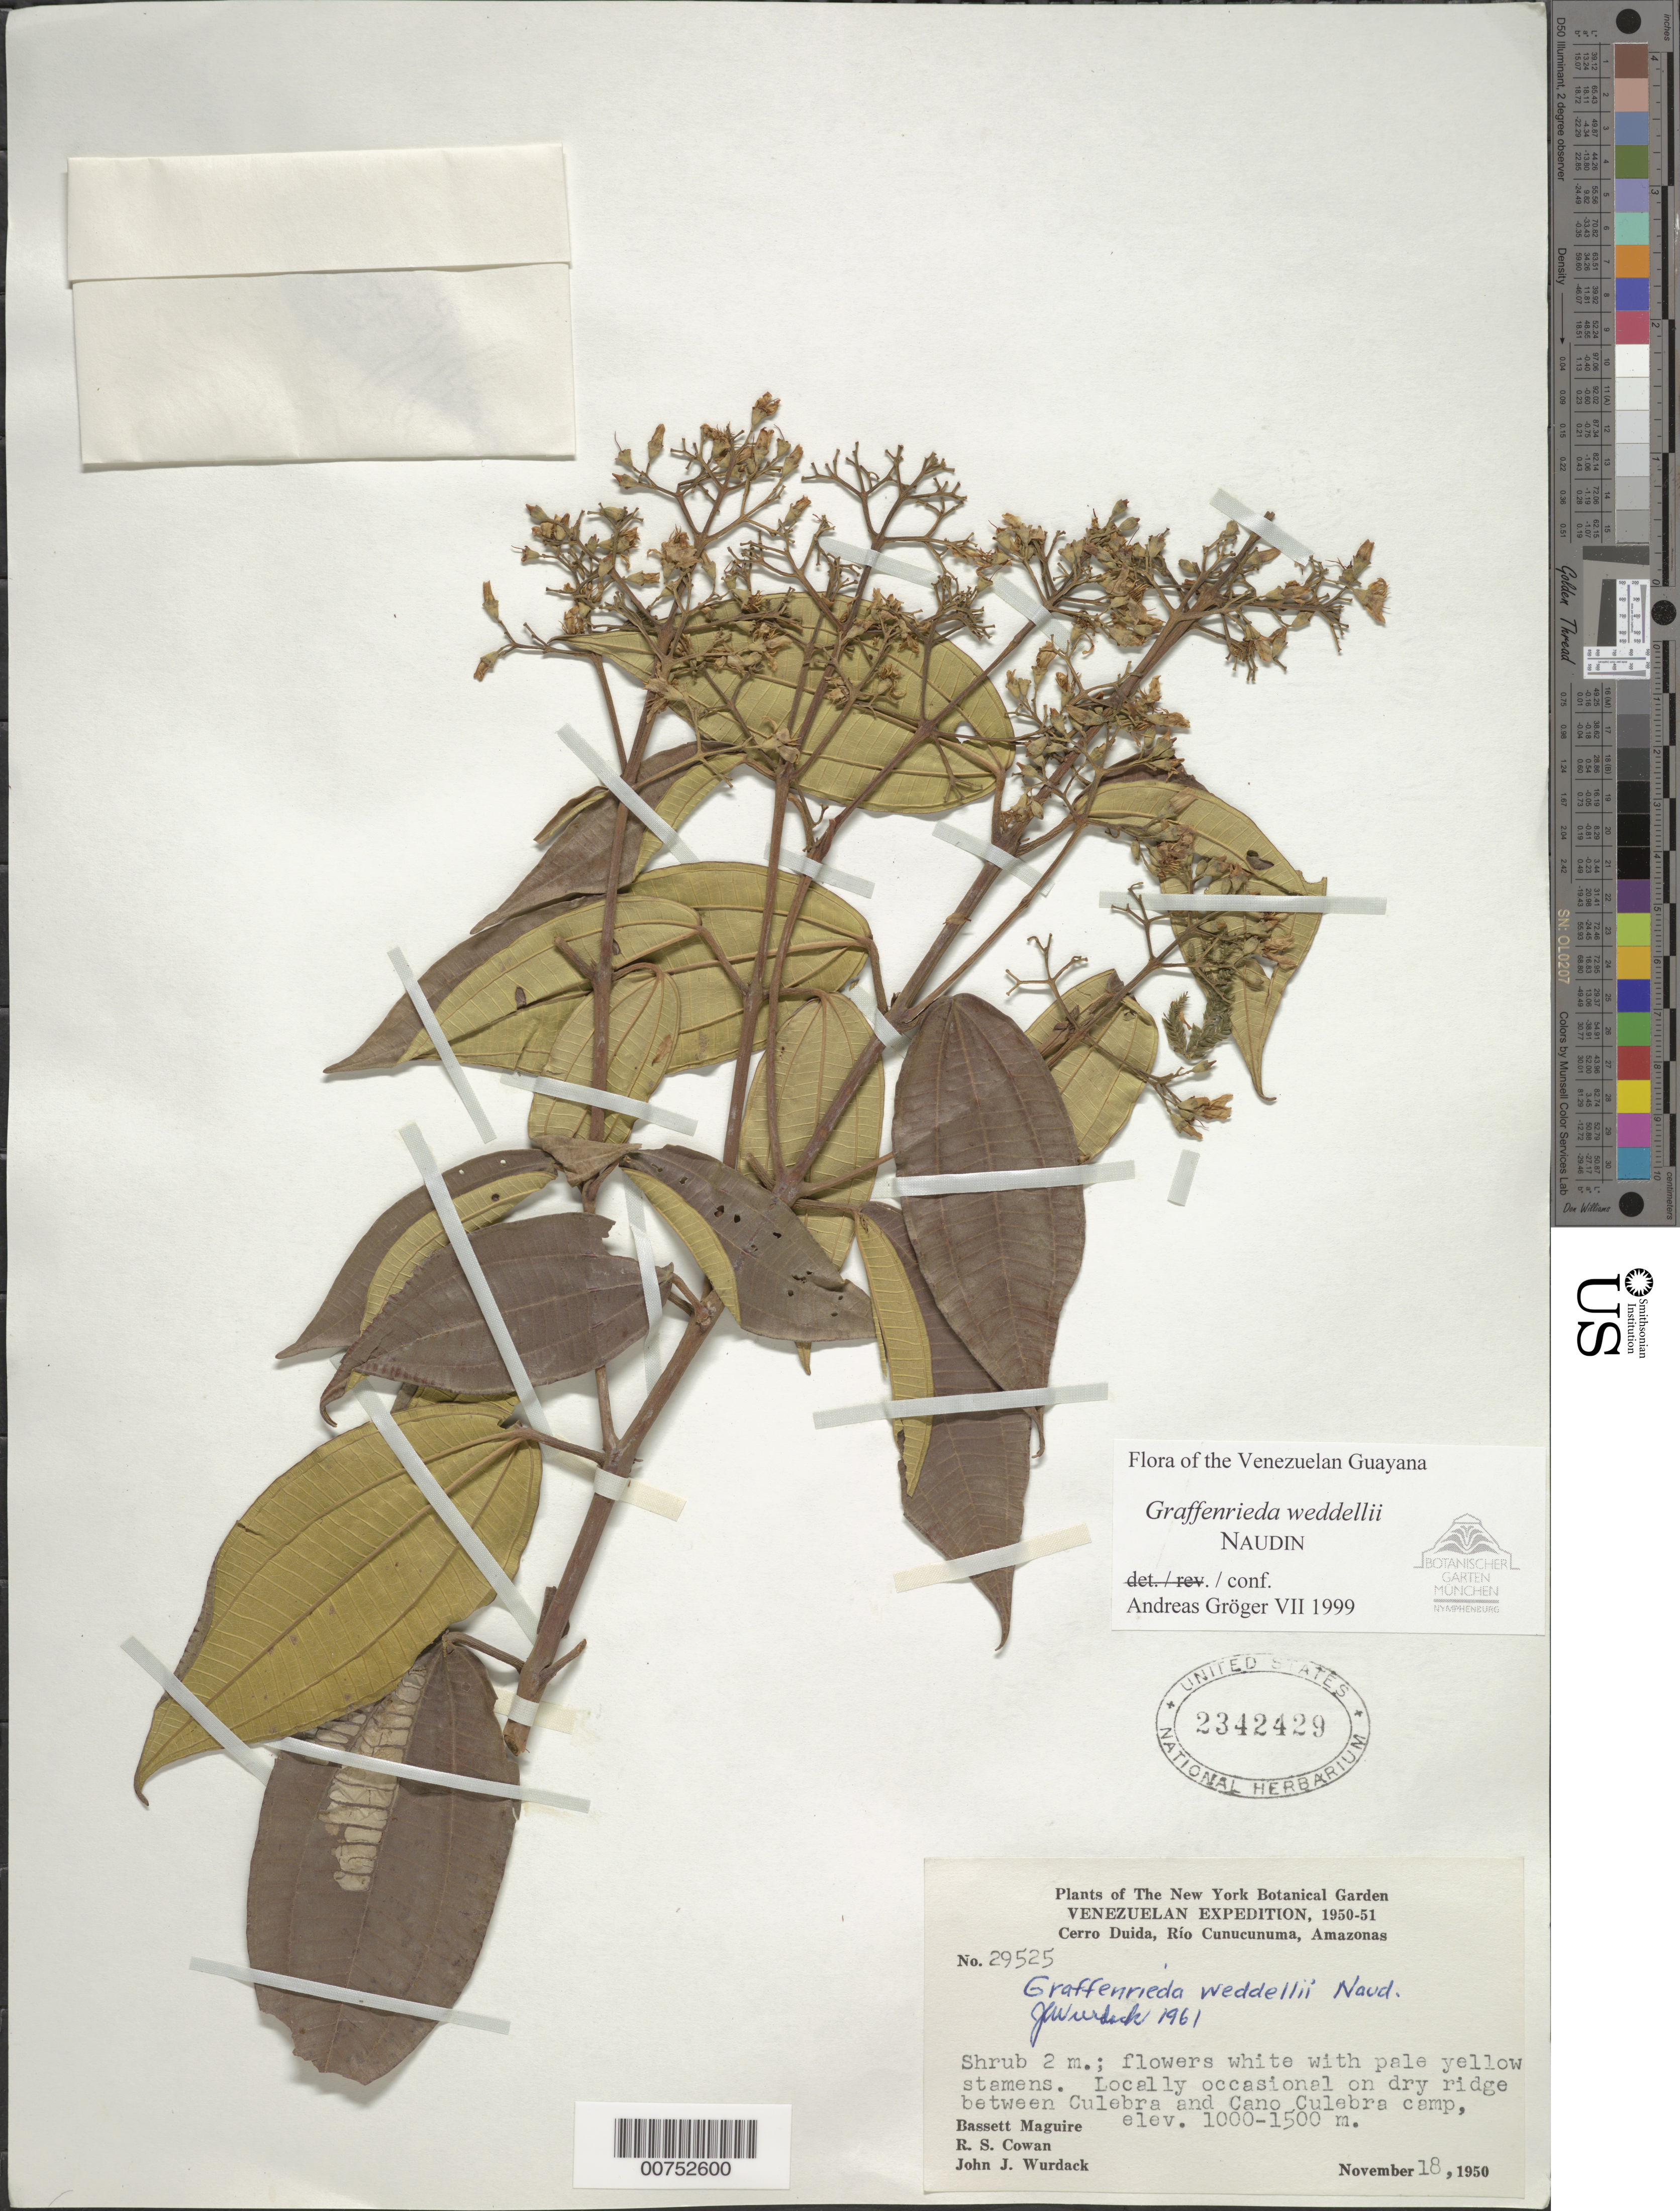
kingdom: Plantae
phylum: Tracheophyta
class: Magnoliopsida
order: Myrtales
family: Melastomataceae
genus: Graffenrieda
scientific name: Graffenrieda weddellii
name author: Naudin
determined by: Gröger, A.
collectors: B. Maguire, R. S. Cowan & J. J. Wurdack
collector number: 29525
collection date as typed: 18-Nov-50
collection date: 1950-11-18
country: Venezuela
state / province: Amazonas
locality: Cerro Duida, Río Cunucunuma, betw Culebra and Caño Culebra Camp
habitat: Dry ridge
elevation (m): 1000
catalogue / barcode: US 2342429